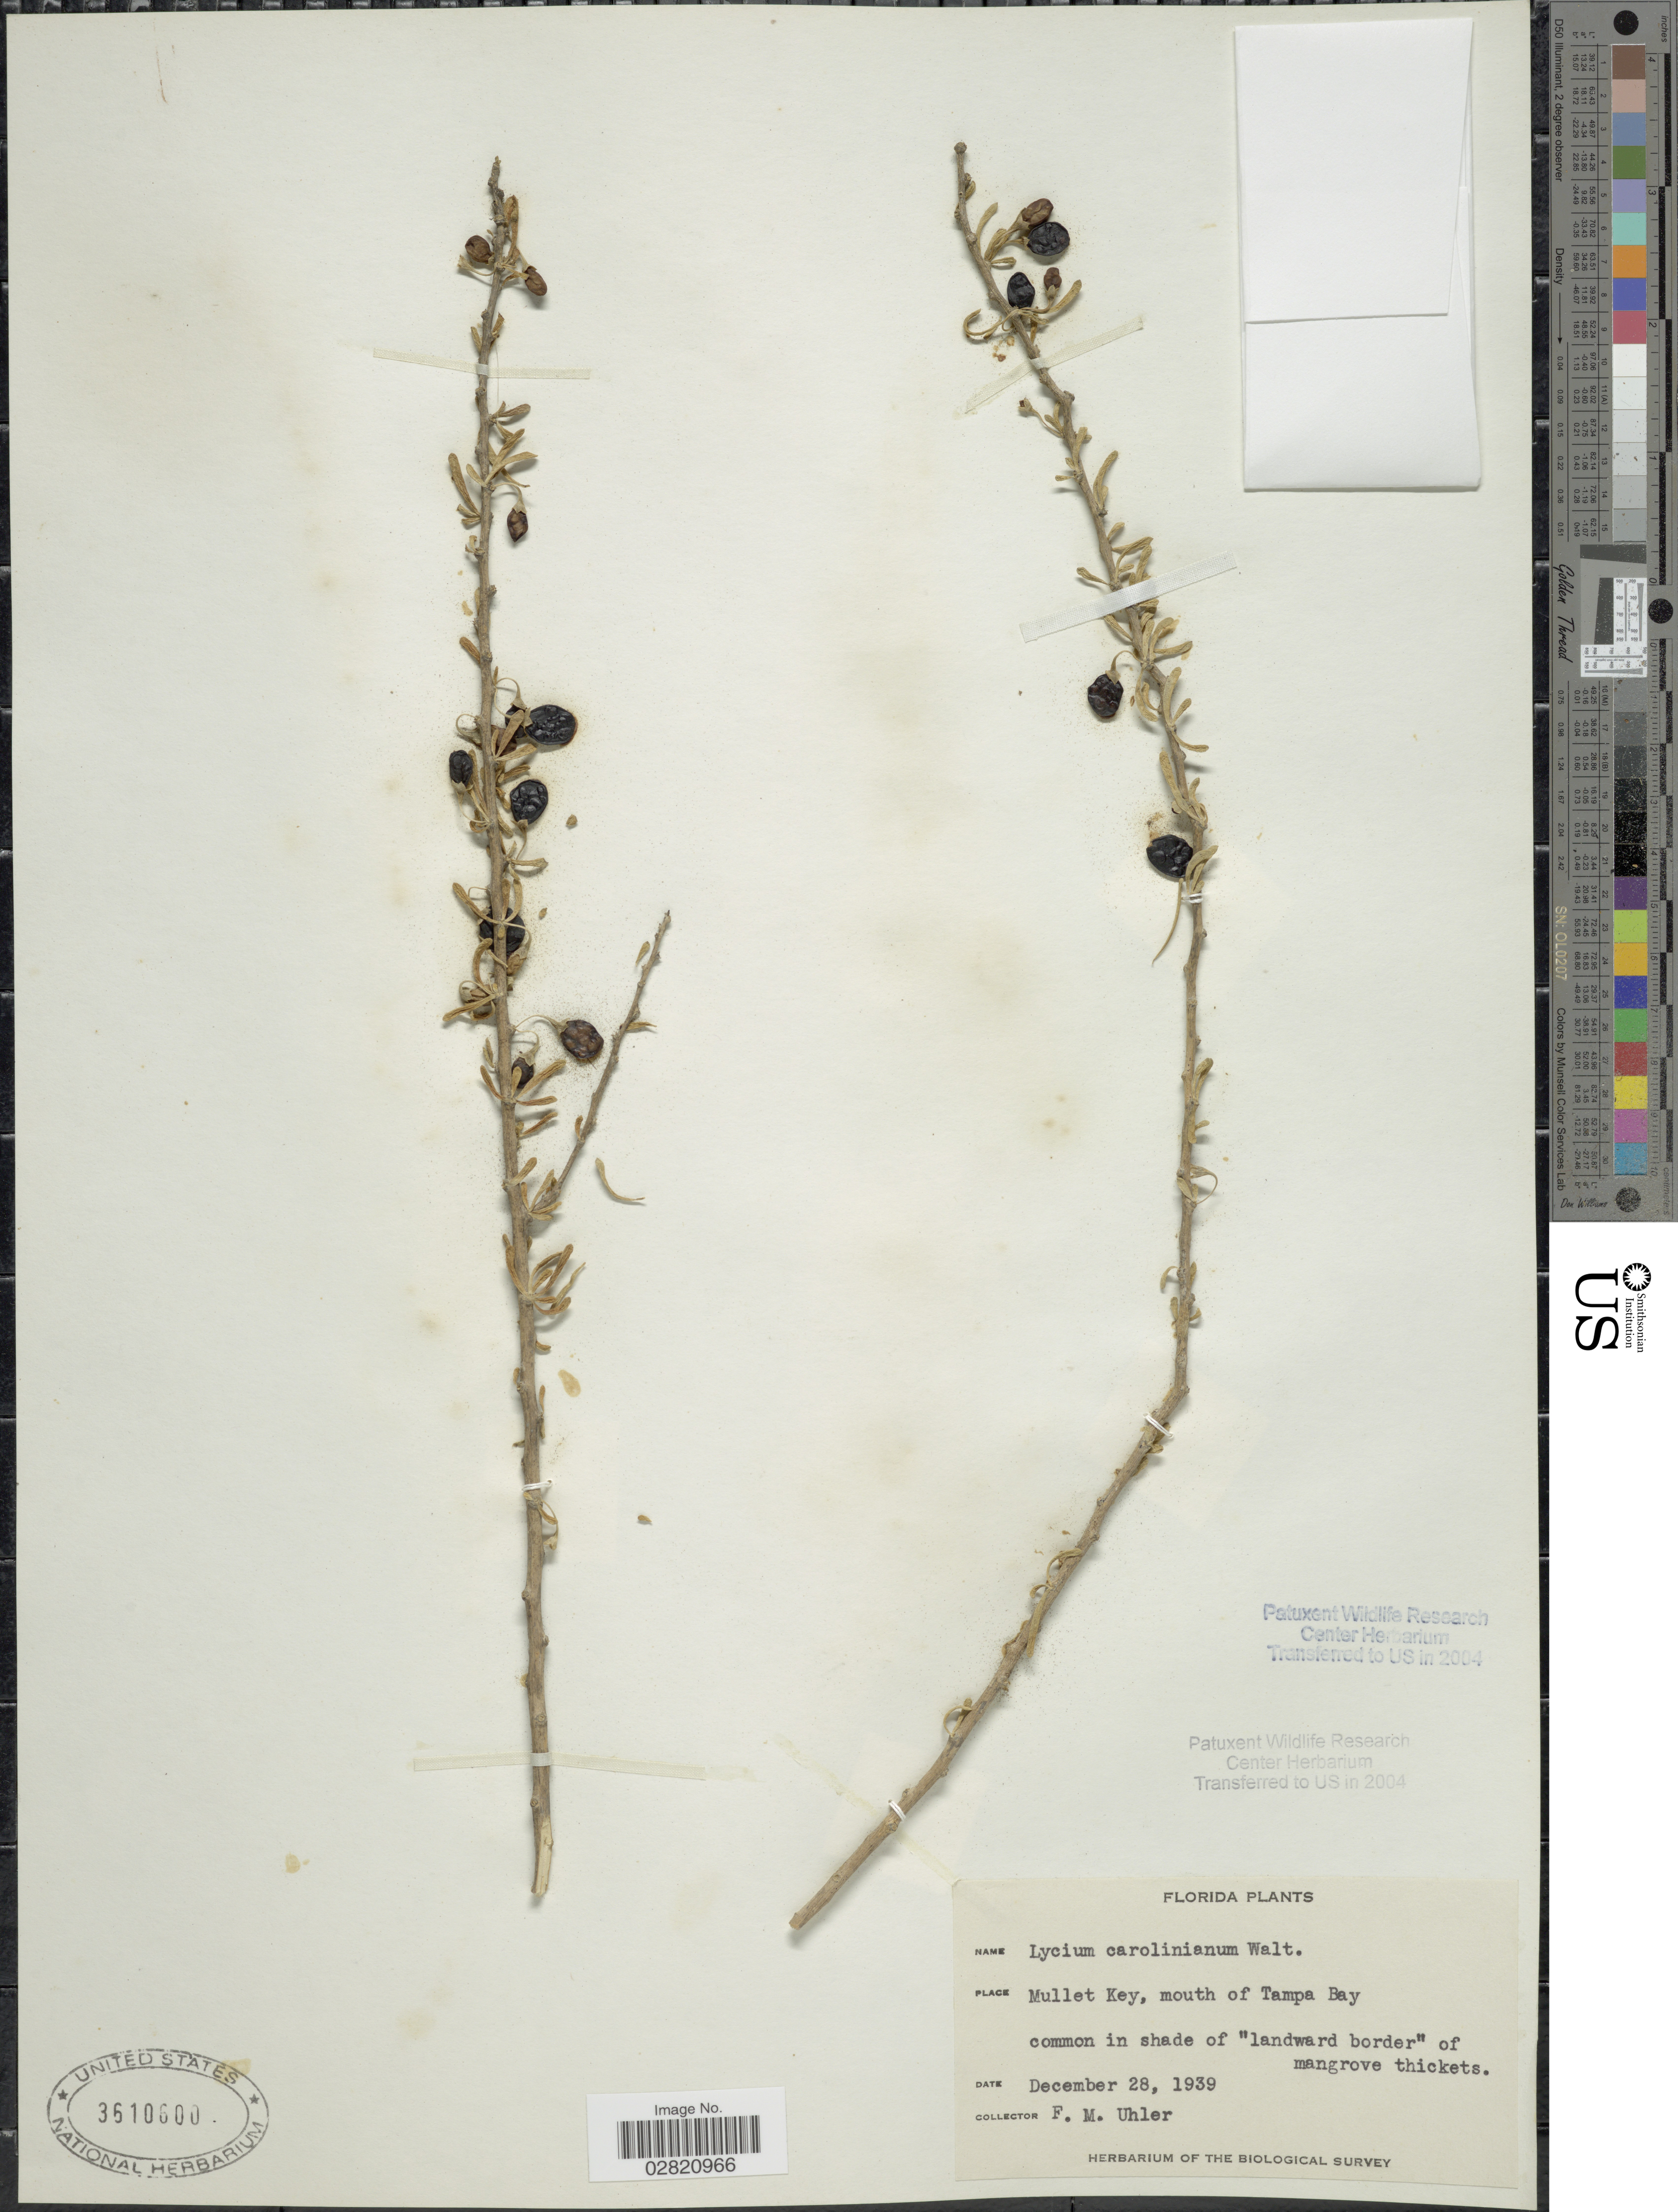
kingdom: Plantae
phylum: Tracheophyta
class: Magnoliopsida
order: Solanales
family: Solanaceae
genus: Lycium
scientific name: Lycium carolinianum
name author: Walter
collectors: F. M. Uhler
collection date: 1939-12-28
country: United States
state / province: Florida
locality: Mullet Key, mouth of Tampa Bay.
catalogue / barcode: US 3610600